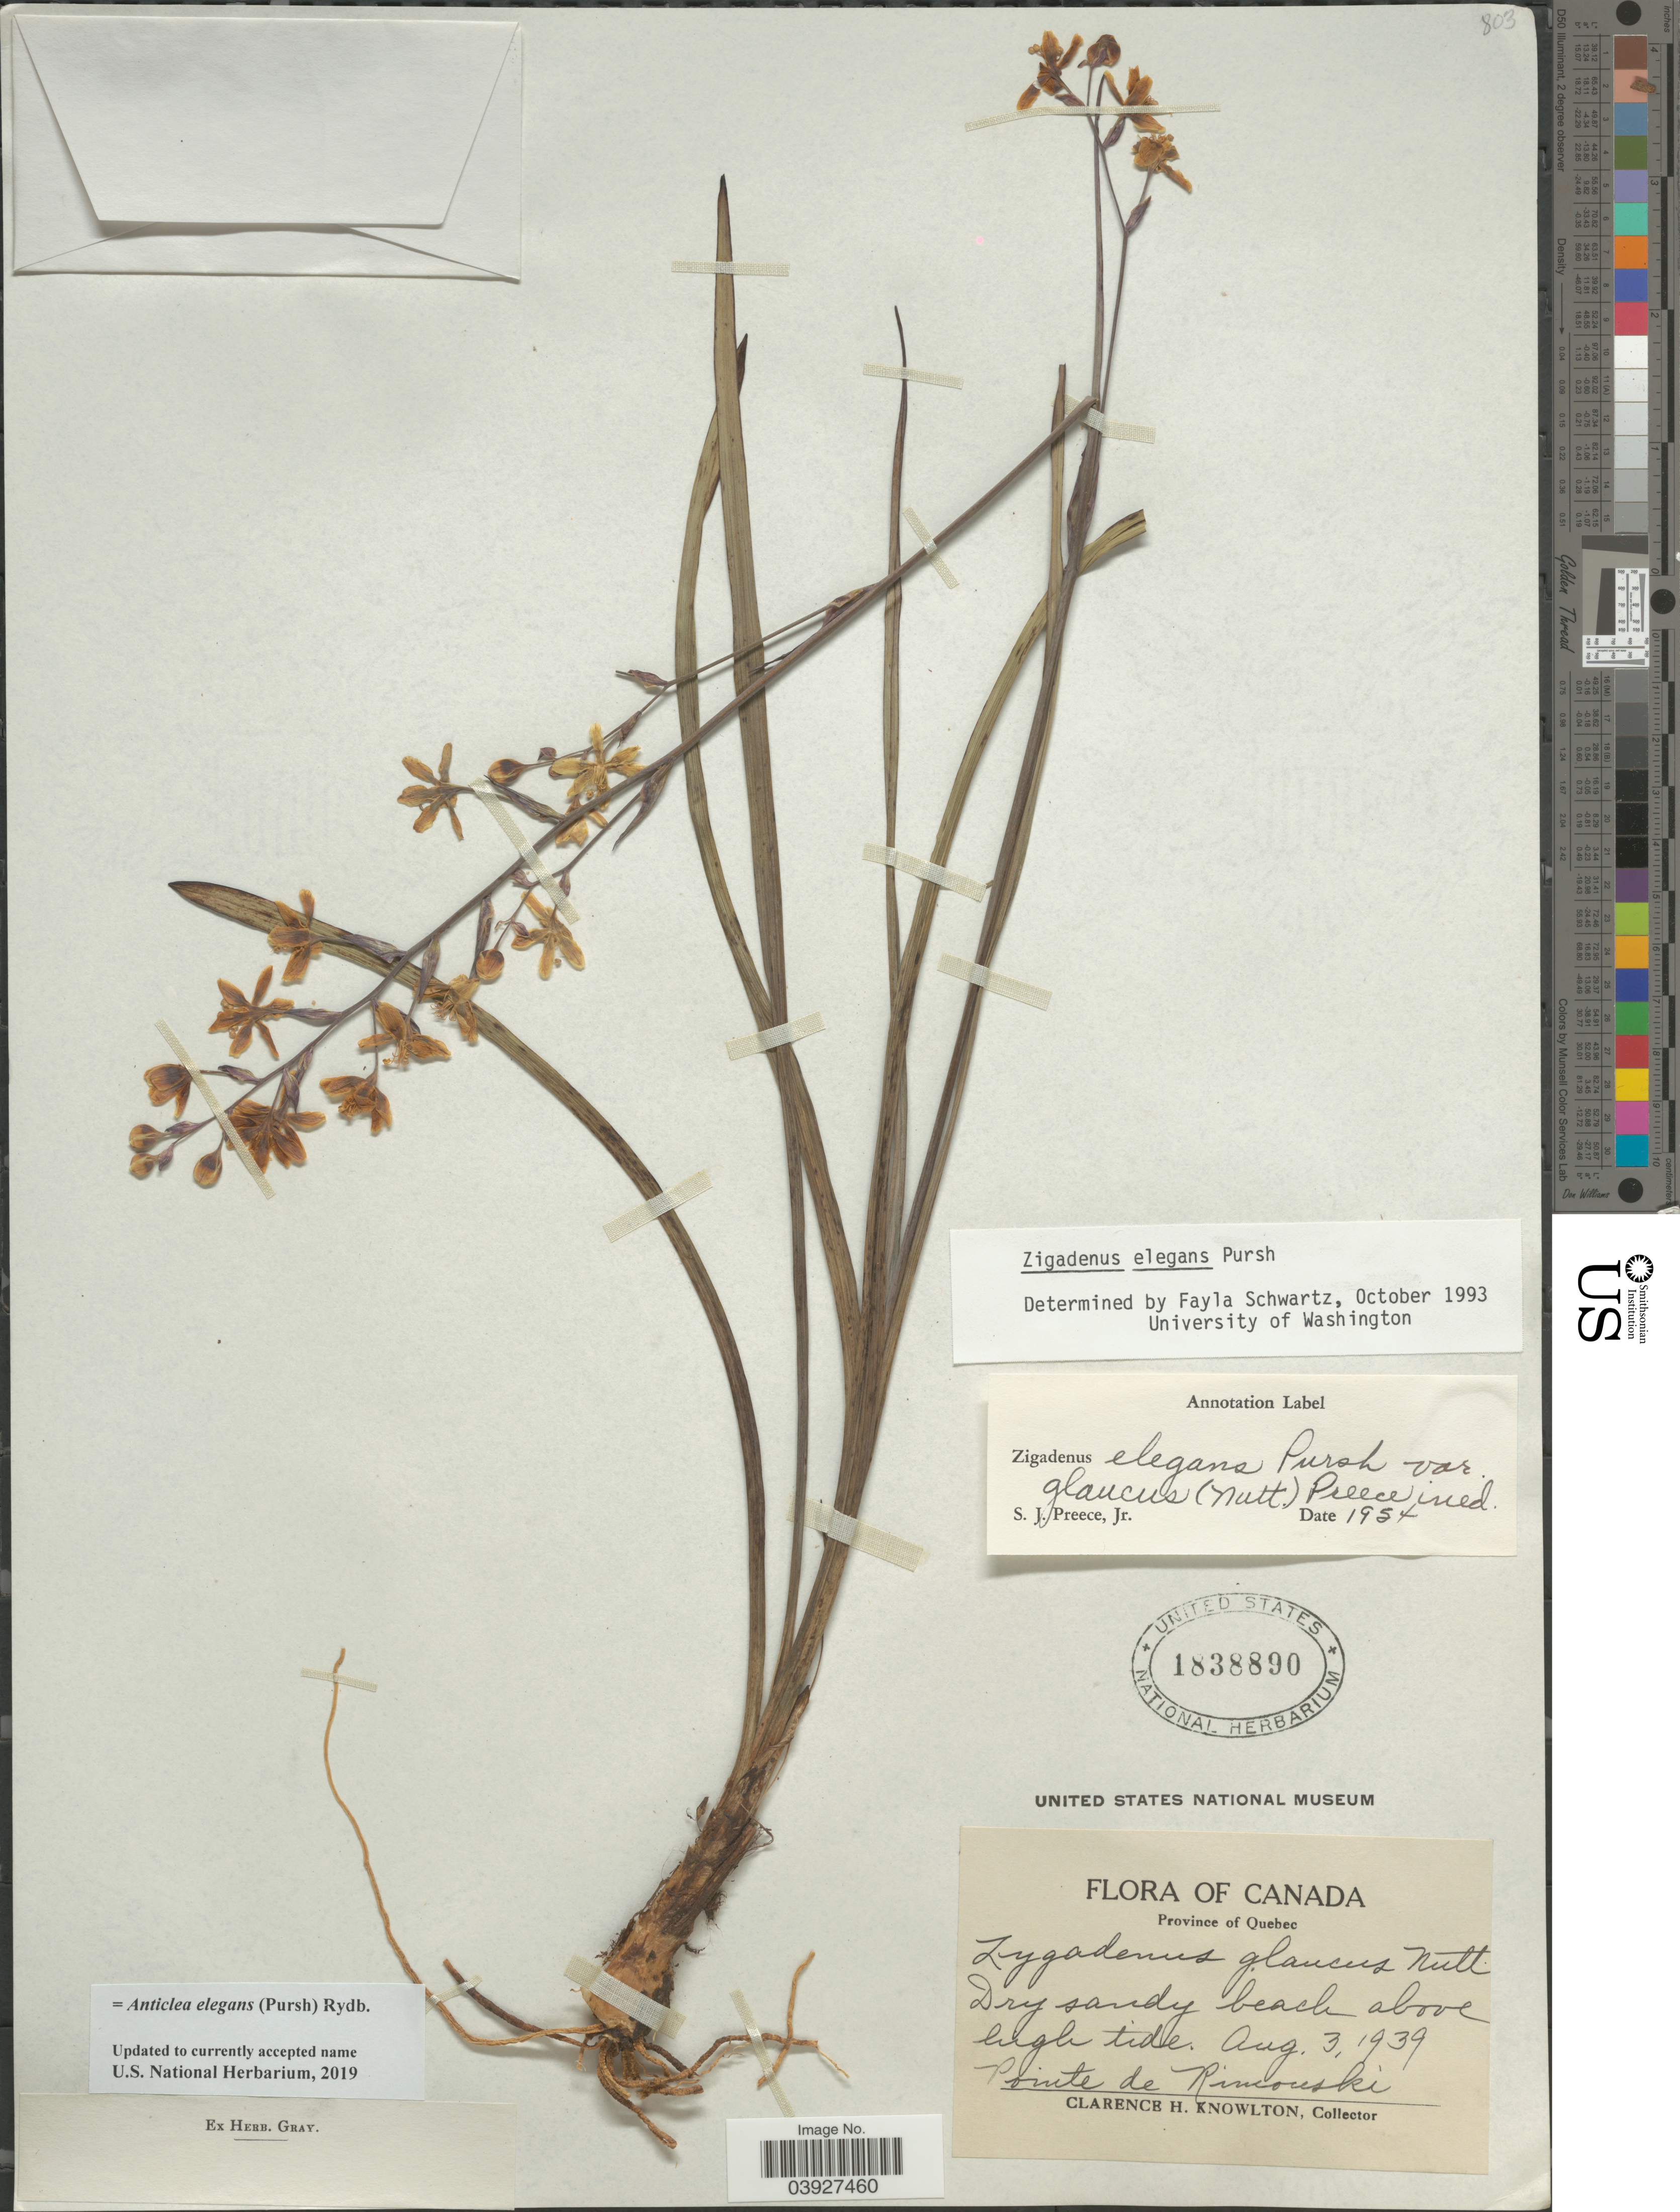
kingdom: Plantae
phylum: Tracheophyta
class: Liliopsida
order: Liliales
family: Melanthiaceae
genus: Anticlea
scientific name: Anticlea elegans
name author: (Pursh) Rydb.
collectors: C. H. Knowlton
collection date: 1939-08-03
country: Canada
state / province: Quebec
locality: Dry sandy beach above high tide. Pointe de Rimouski.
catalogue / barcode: US 1838890